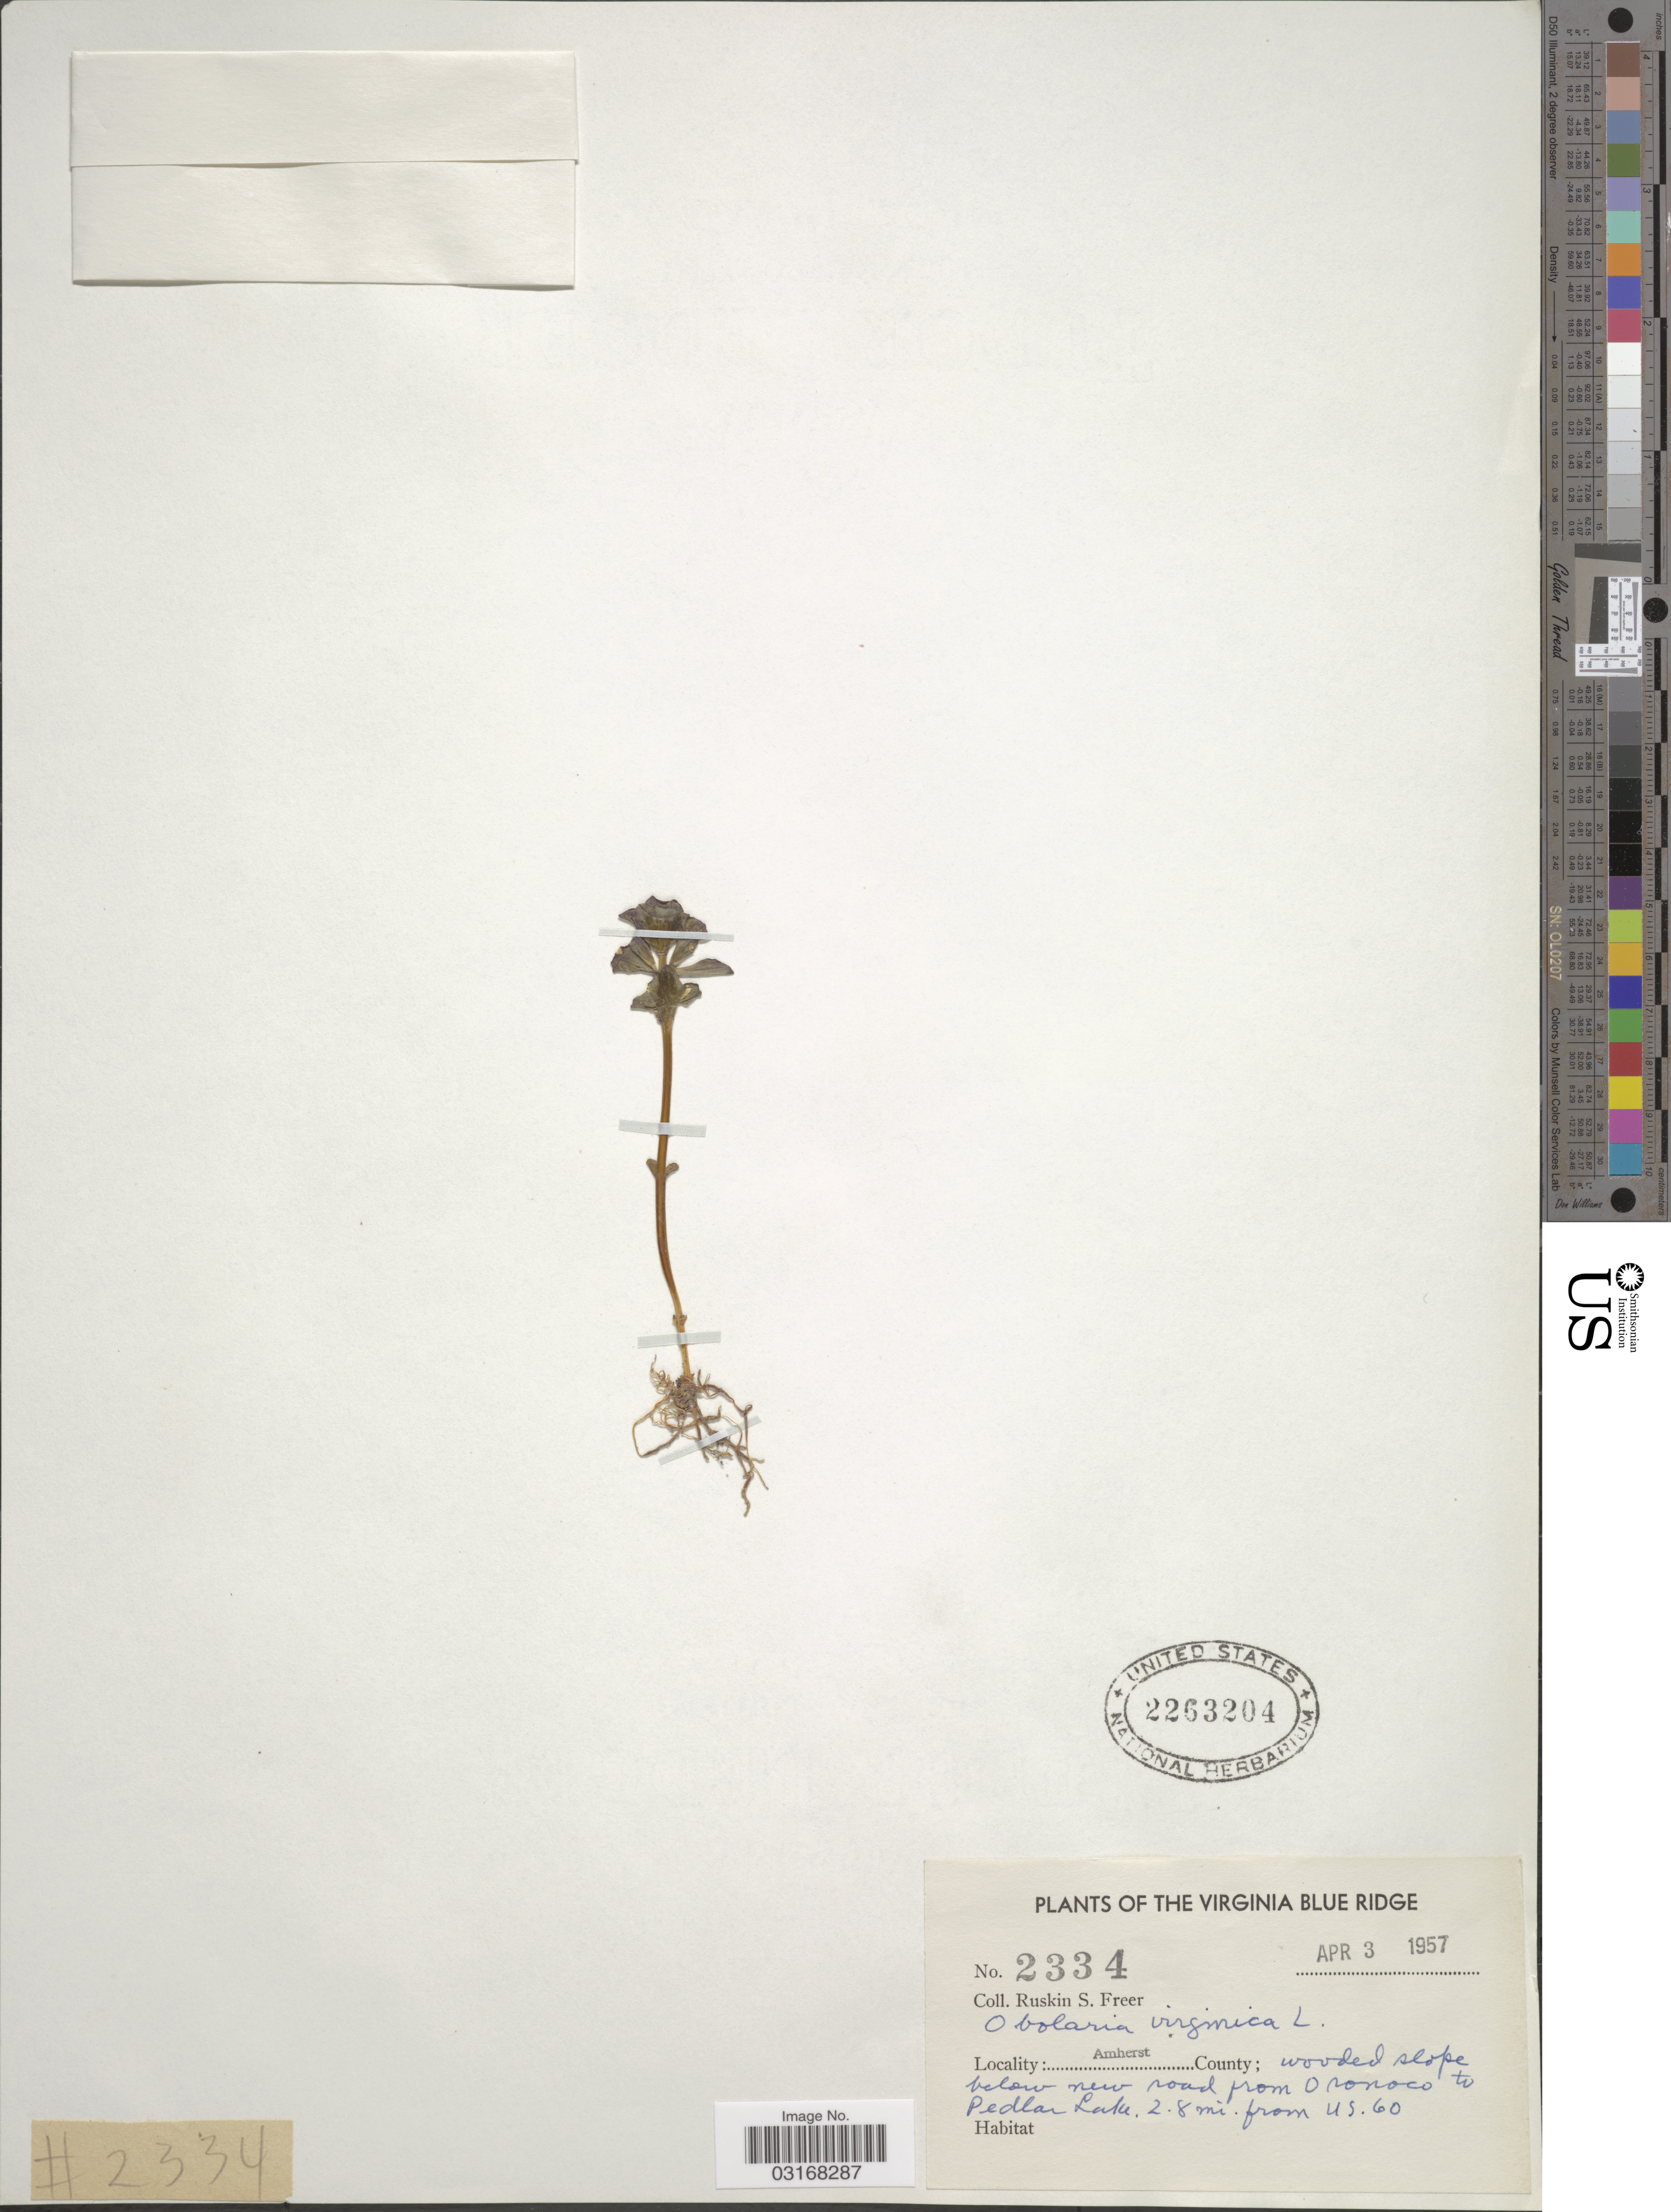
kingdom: Plantae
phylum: Tracheophyta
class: Magnoliopsida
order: Gentianales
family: Gentianaceae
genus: Obolaria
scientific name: Obolaria virginica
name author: L.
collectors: R. Freer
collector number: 2334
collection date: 1957-04-03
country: United States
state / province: Virginia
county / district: Amherst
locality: The Virginia Blue Ridge. Amherst County; wooded slope below new road from Oronoco to Pedlar Lake, 2.8 mi. from US. 60.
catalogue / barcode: US 2263204